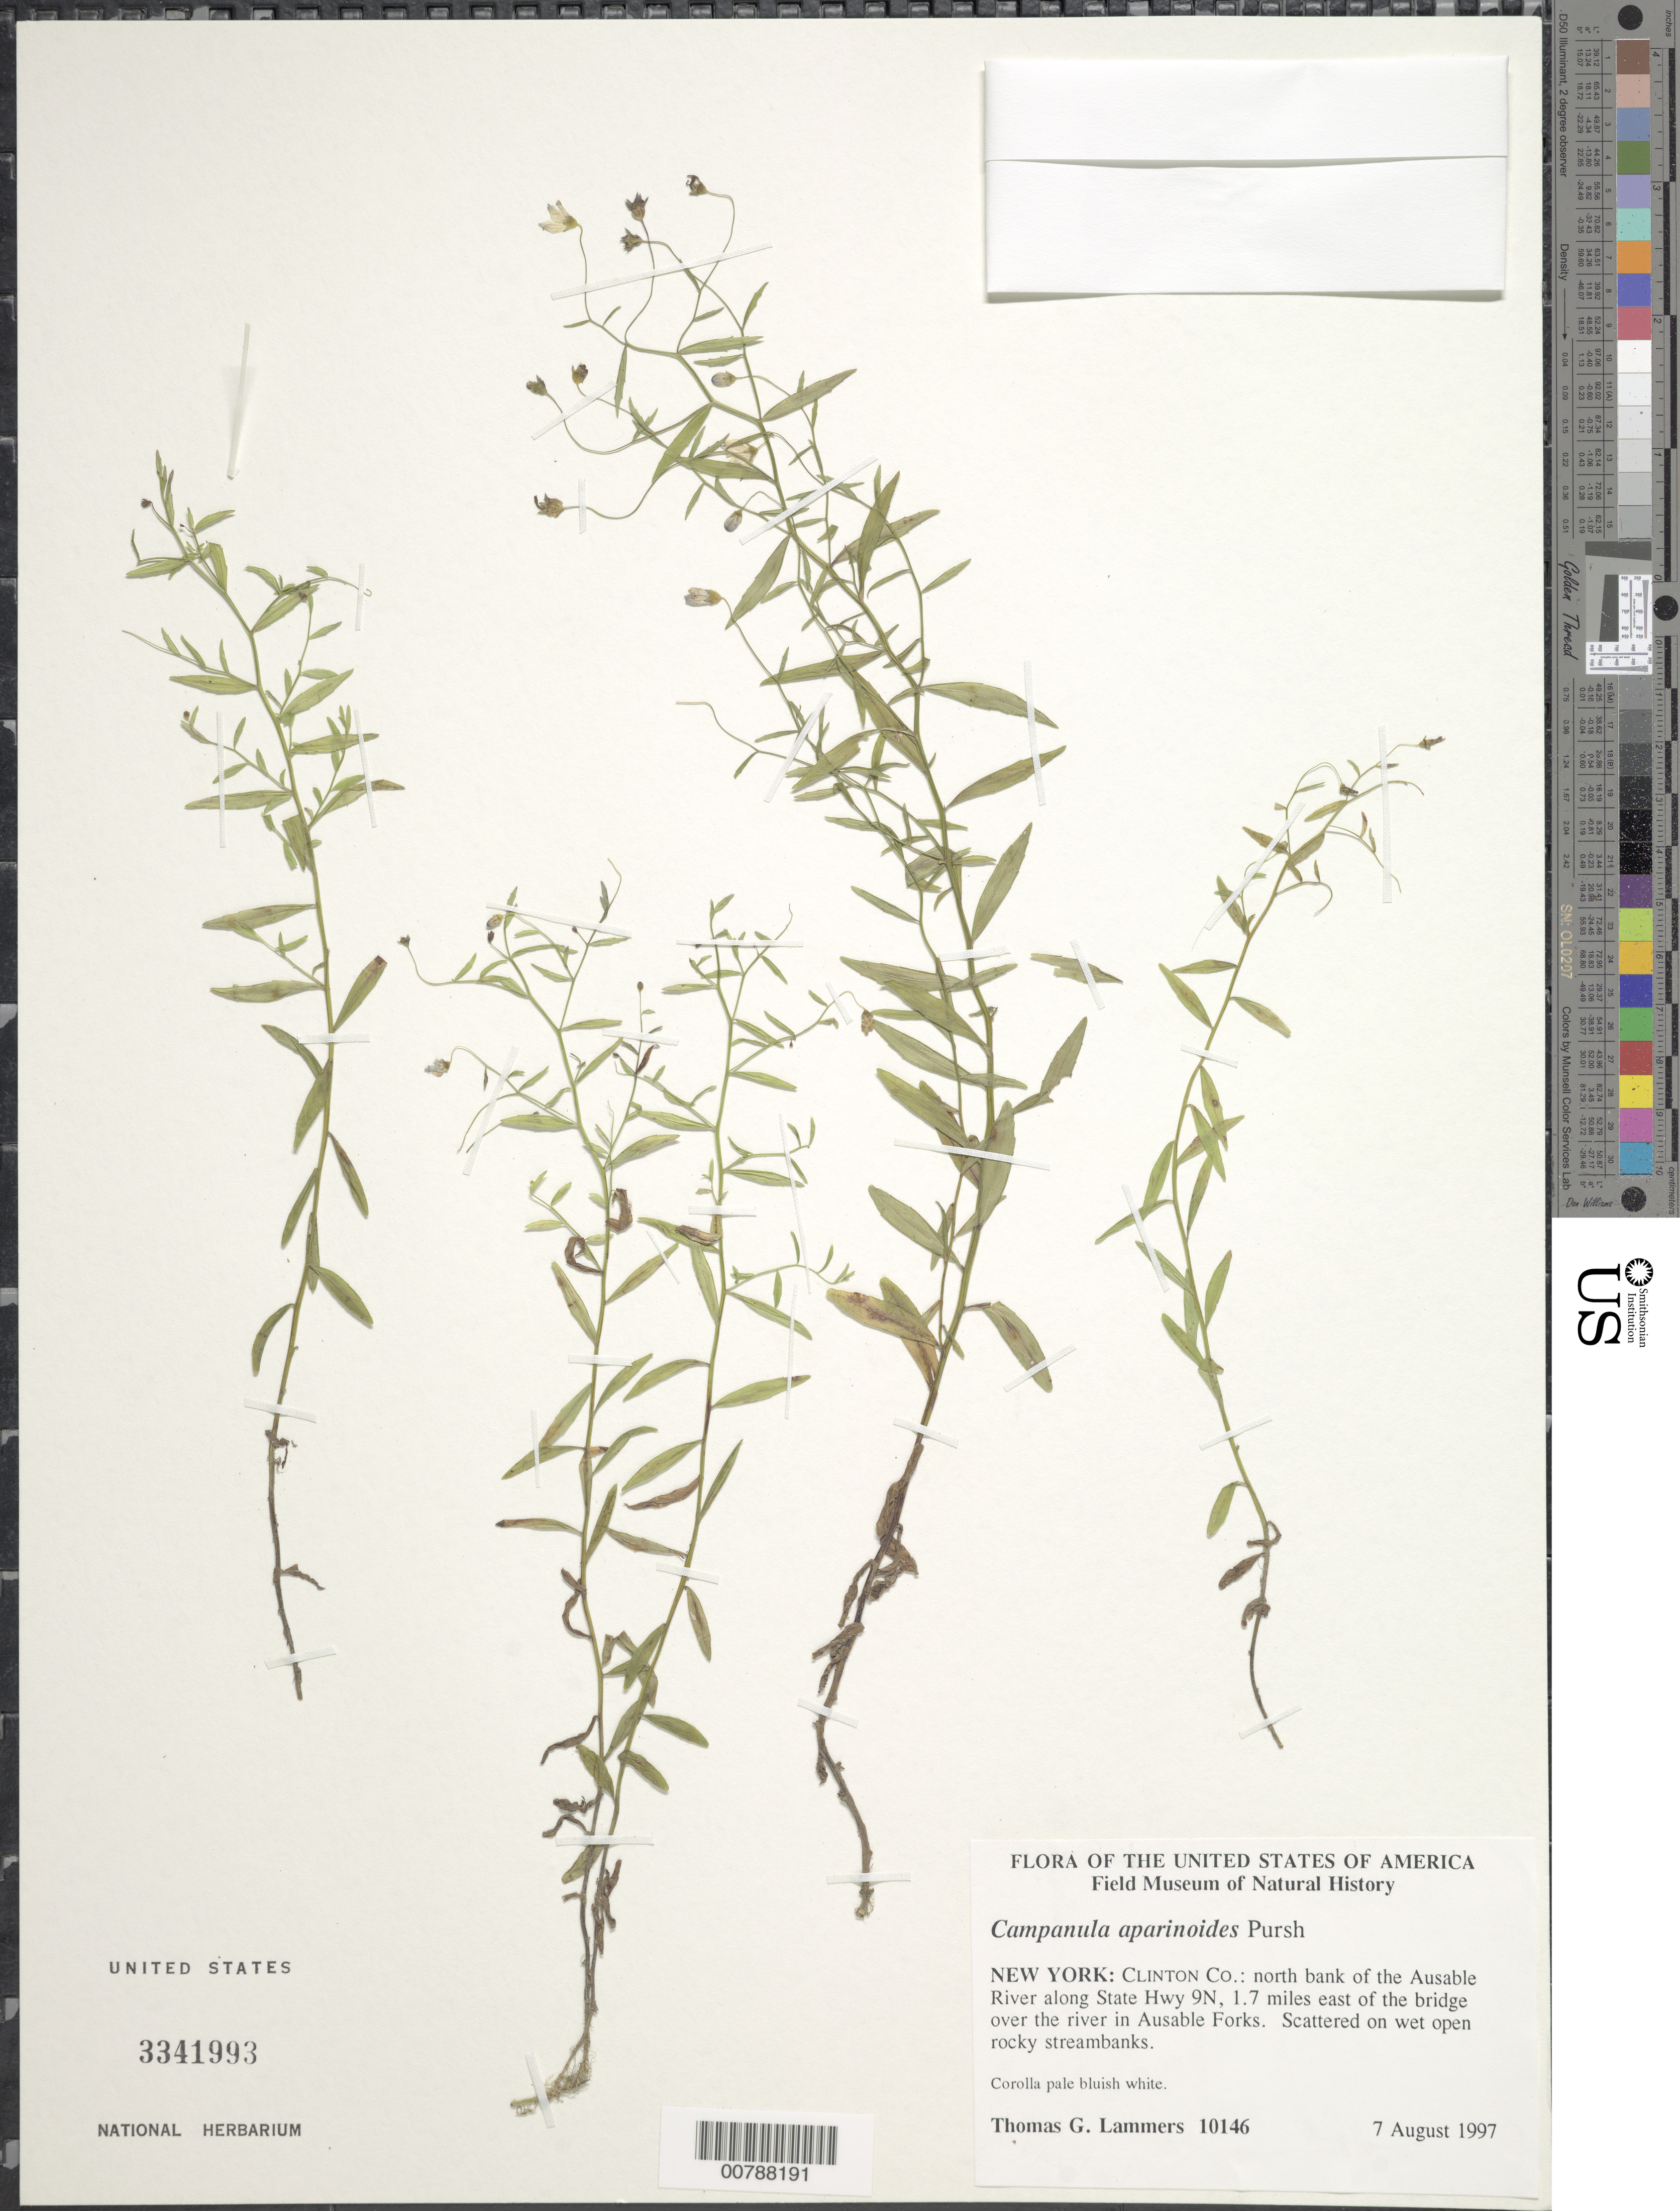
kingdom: Plantae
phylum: Tracheophyta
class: Magnoliopsida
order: Asterales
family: Campanulaceae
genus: Campanula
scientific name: Campanula aparinoides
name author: Pursh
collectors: T. G. Lammers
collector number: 10146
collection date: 1997-08-07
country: United States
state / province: New York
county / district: Clinton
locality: North bank of the Ausable River along State Hwy 9N, 1.7 miles east of the bridge over the river in Ausable Forks.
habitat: Scattered on wet open rocky streambanks.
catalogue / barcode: US 3341993